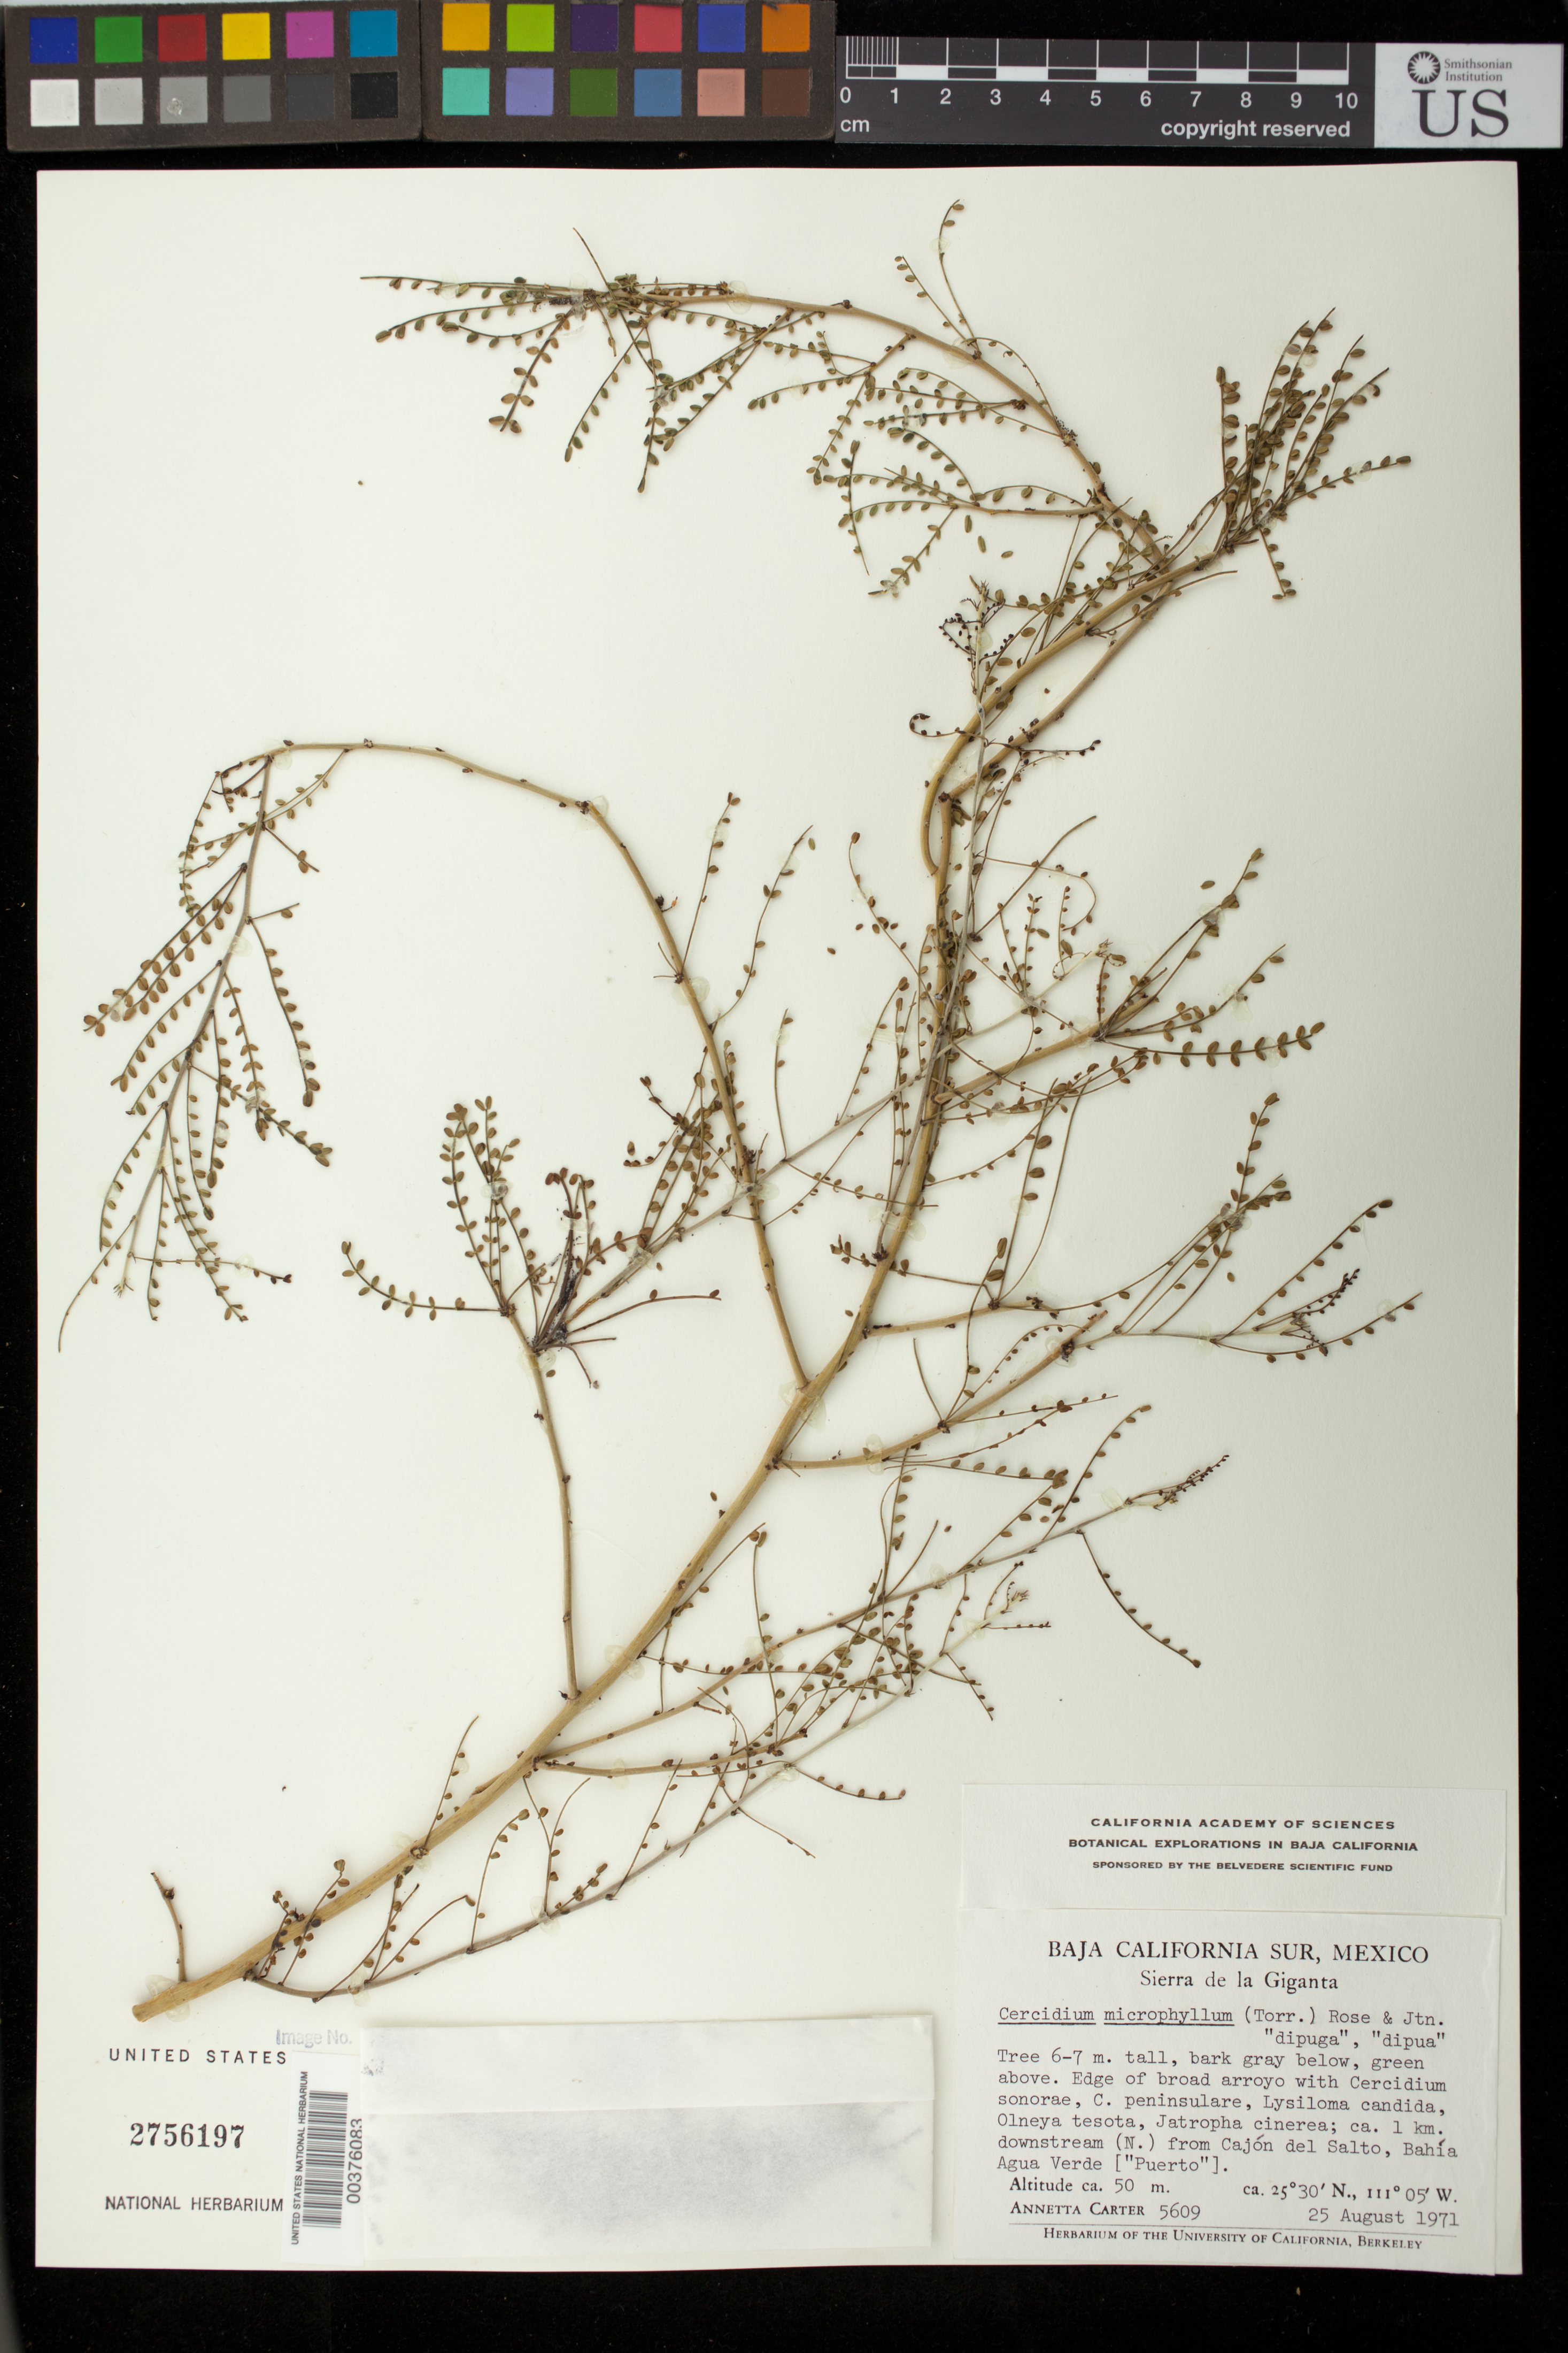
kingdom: Plantae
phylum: Tracheophyta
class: Magnoliopsida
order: Fabales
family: Fabaceae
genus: Parkinsonia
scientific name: Parkinsonia microphylla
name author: Torr.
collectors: A. M. Carter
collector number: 5609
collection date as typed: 25 Aug 1971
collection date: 1971-08-25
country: Mexico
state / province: Baja California Sur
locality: Sierra de la Giganta; Ca. 1 km. downstream (N.) from Cajon del Salto, Bahia Agua Verde ("Puerto")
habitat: Edge of broad arroyo with Cercidium sonorae, C. peninsulare, Lysiloma candida, Olneya tesota, Jatropha cinerea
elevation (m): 50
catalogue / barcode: US 2756197